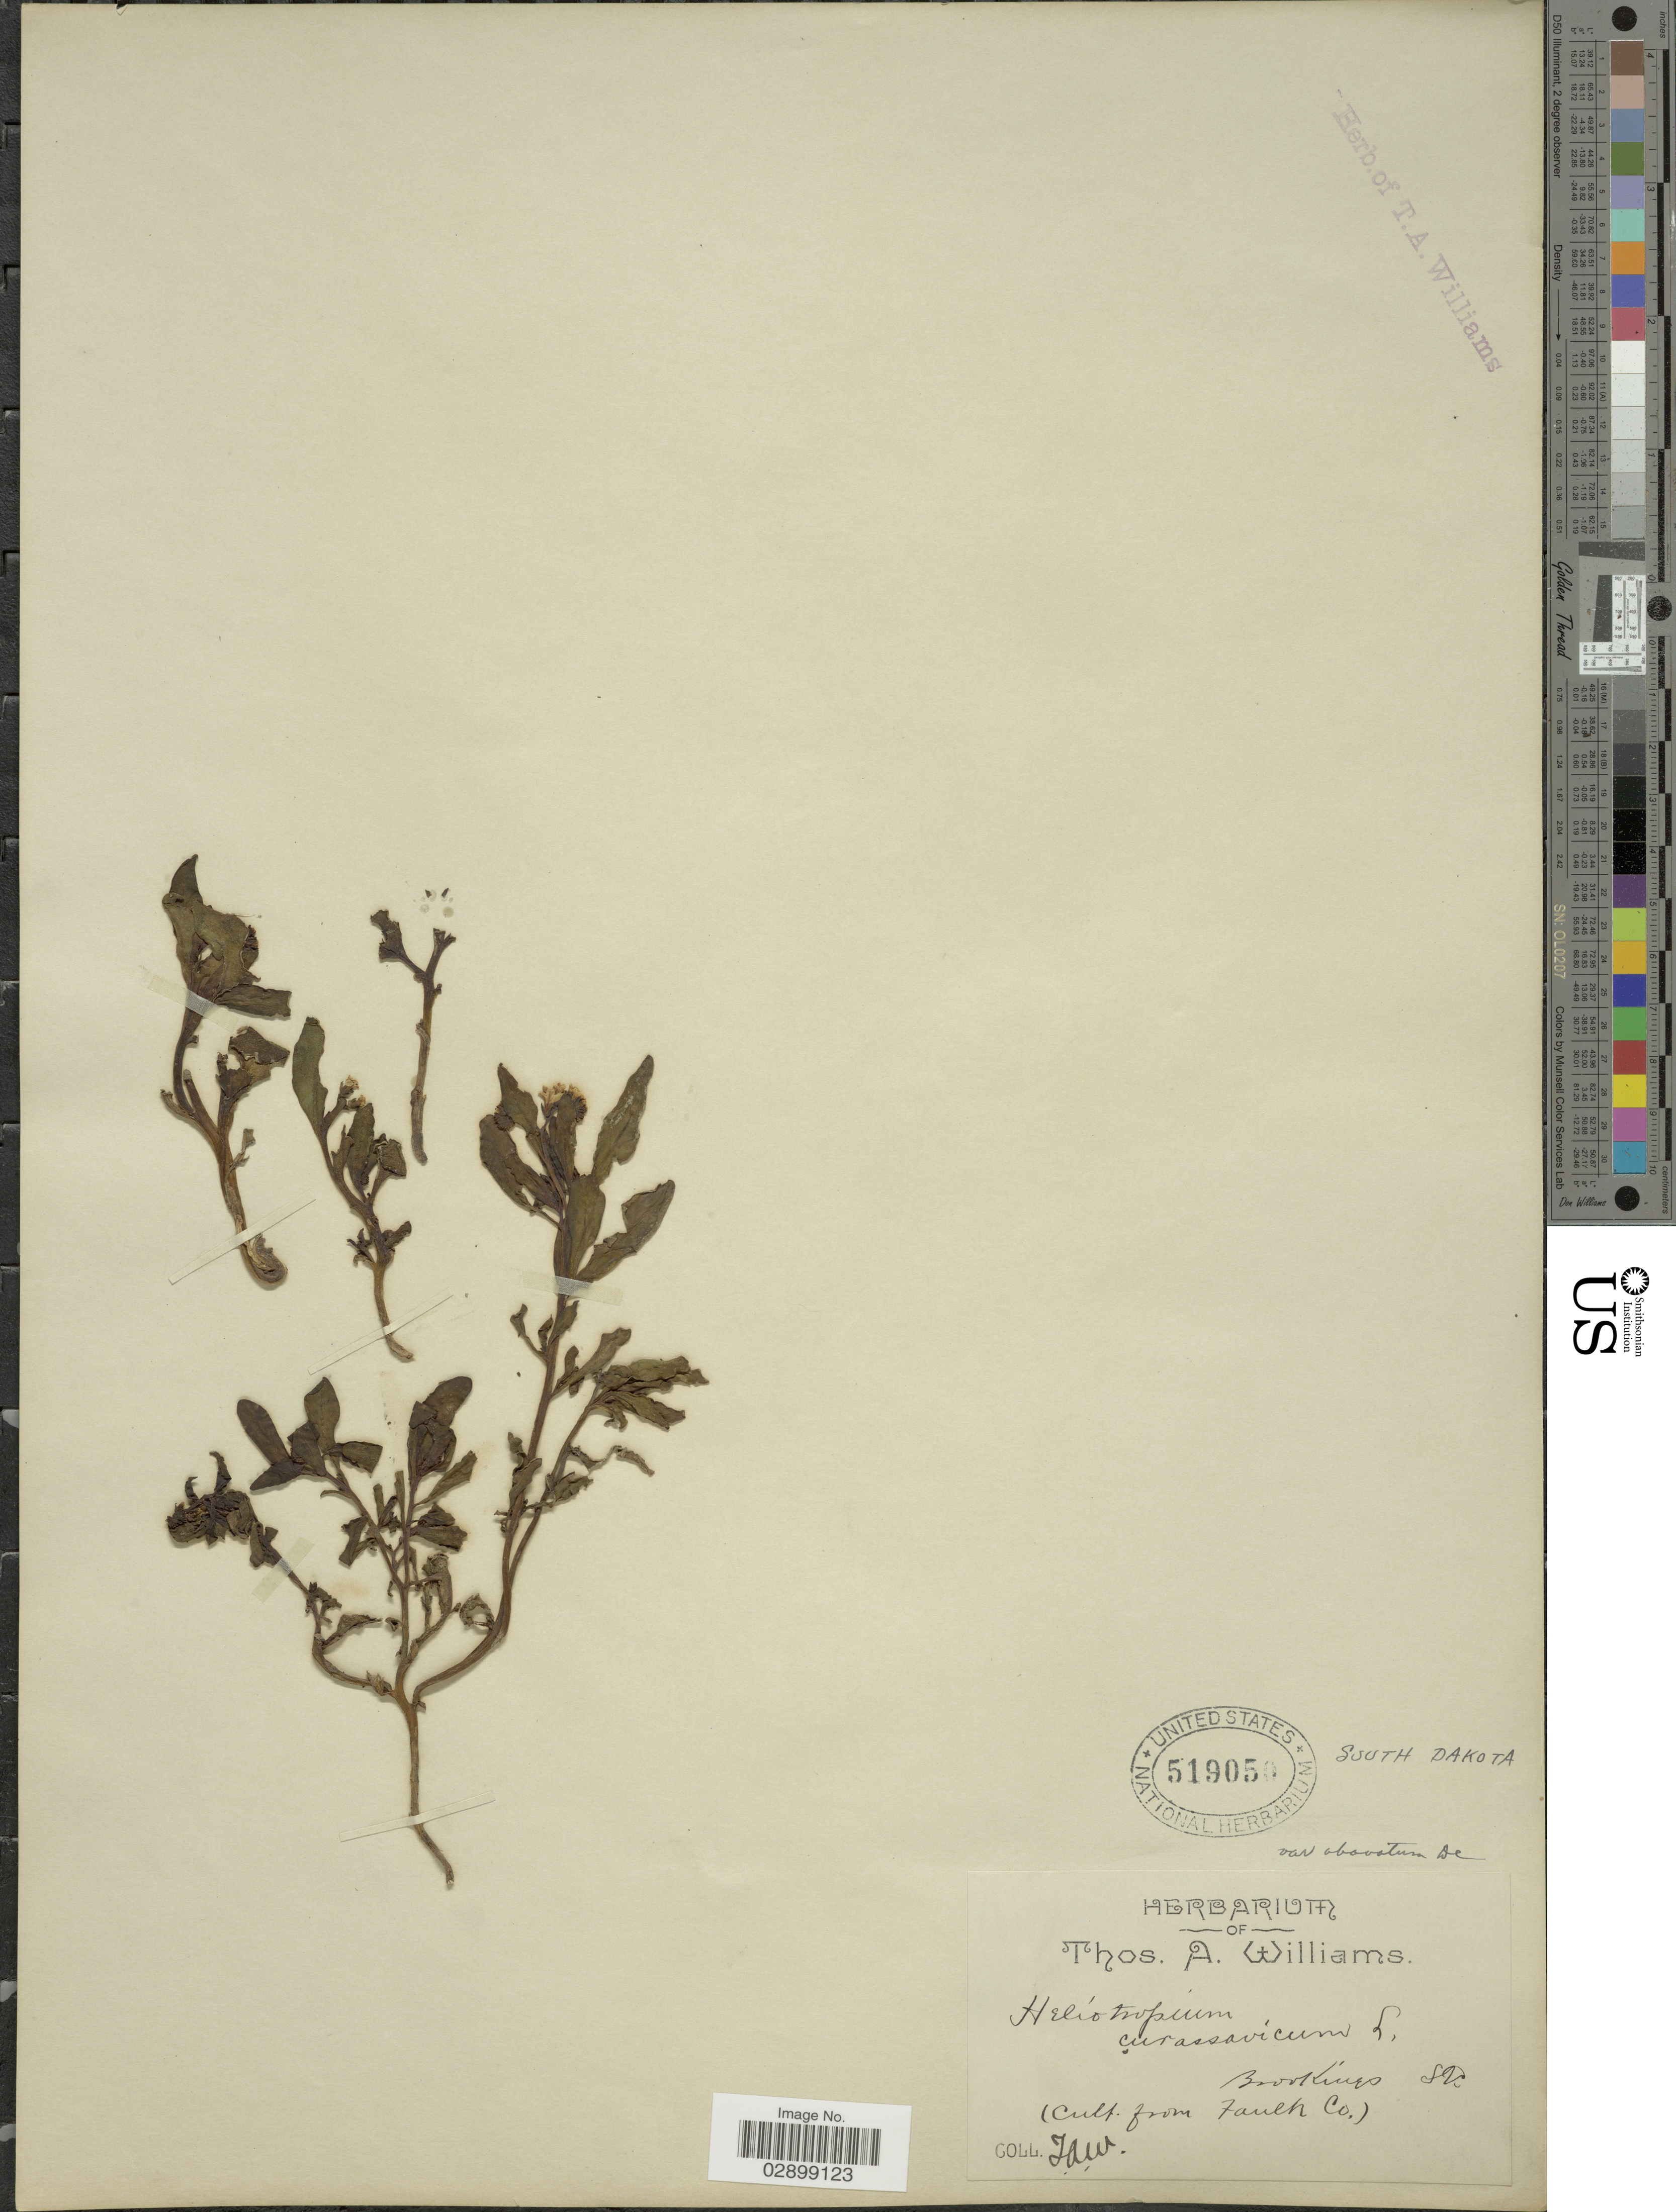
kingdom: Plantae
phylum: Tracheophyta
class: Magnoliopsida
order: Boraginales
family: Heliotropiaceae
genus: Heliotropium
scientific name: Heliotropium curassavicum subsp. obovatum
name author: (DC.) Á. Löve & D. Löve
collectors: T. A. Williams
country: United States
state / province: South Dakota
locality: Brookings SD.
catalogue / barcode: US 519050